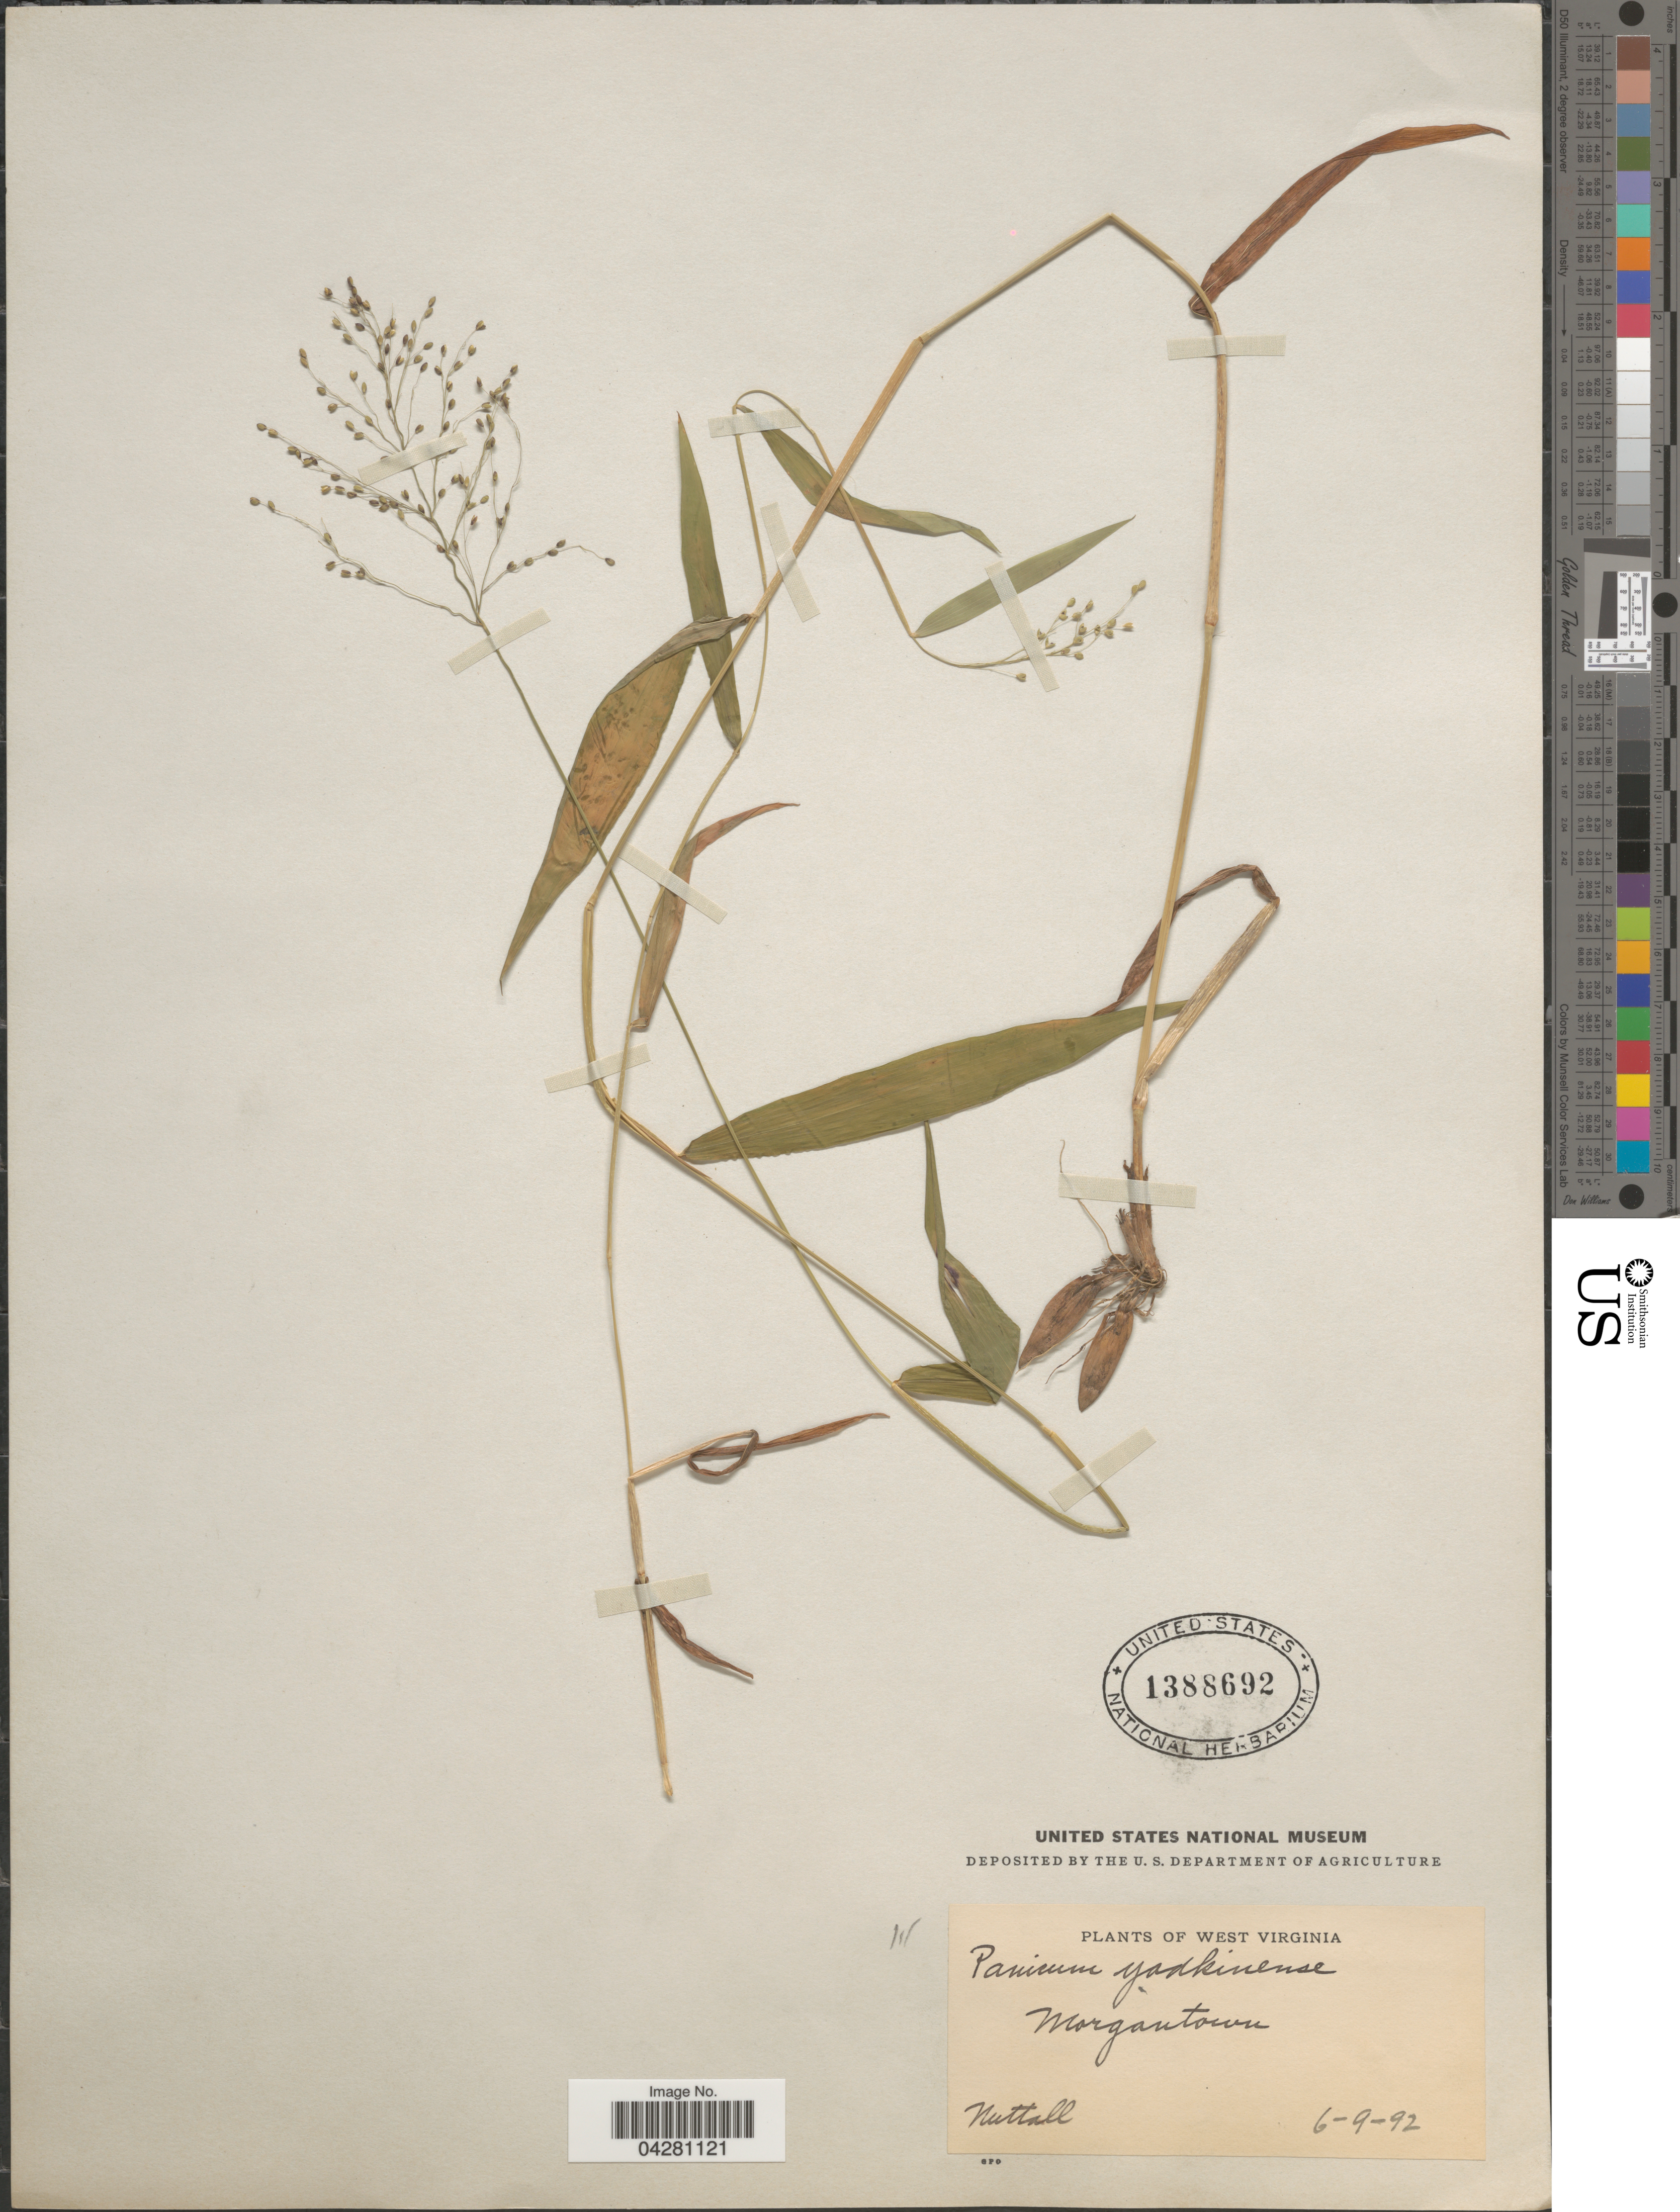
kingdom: Plantae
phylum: Tracheophyta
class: Liliopsida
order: Poales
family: Poaceae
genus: Dichanthelium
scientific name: Dichanthelium dichotomum var. dichotomum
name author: (L.) Gould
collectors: Nuttall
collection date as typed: Transcribed d/m/y: 9/6/92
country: United States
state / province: West Virginia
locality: Morgantown.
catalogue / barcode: US 1388692